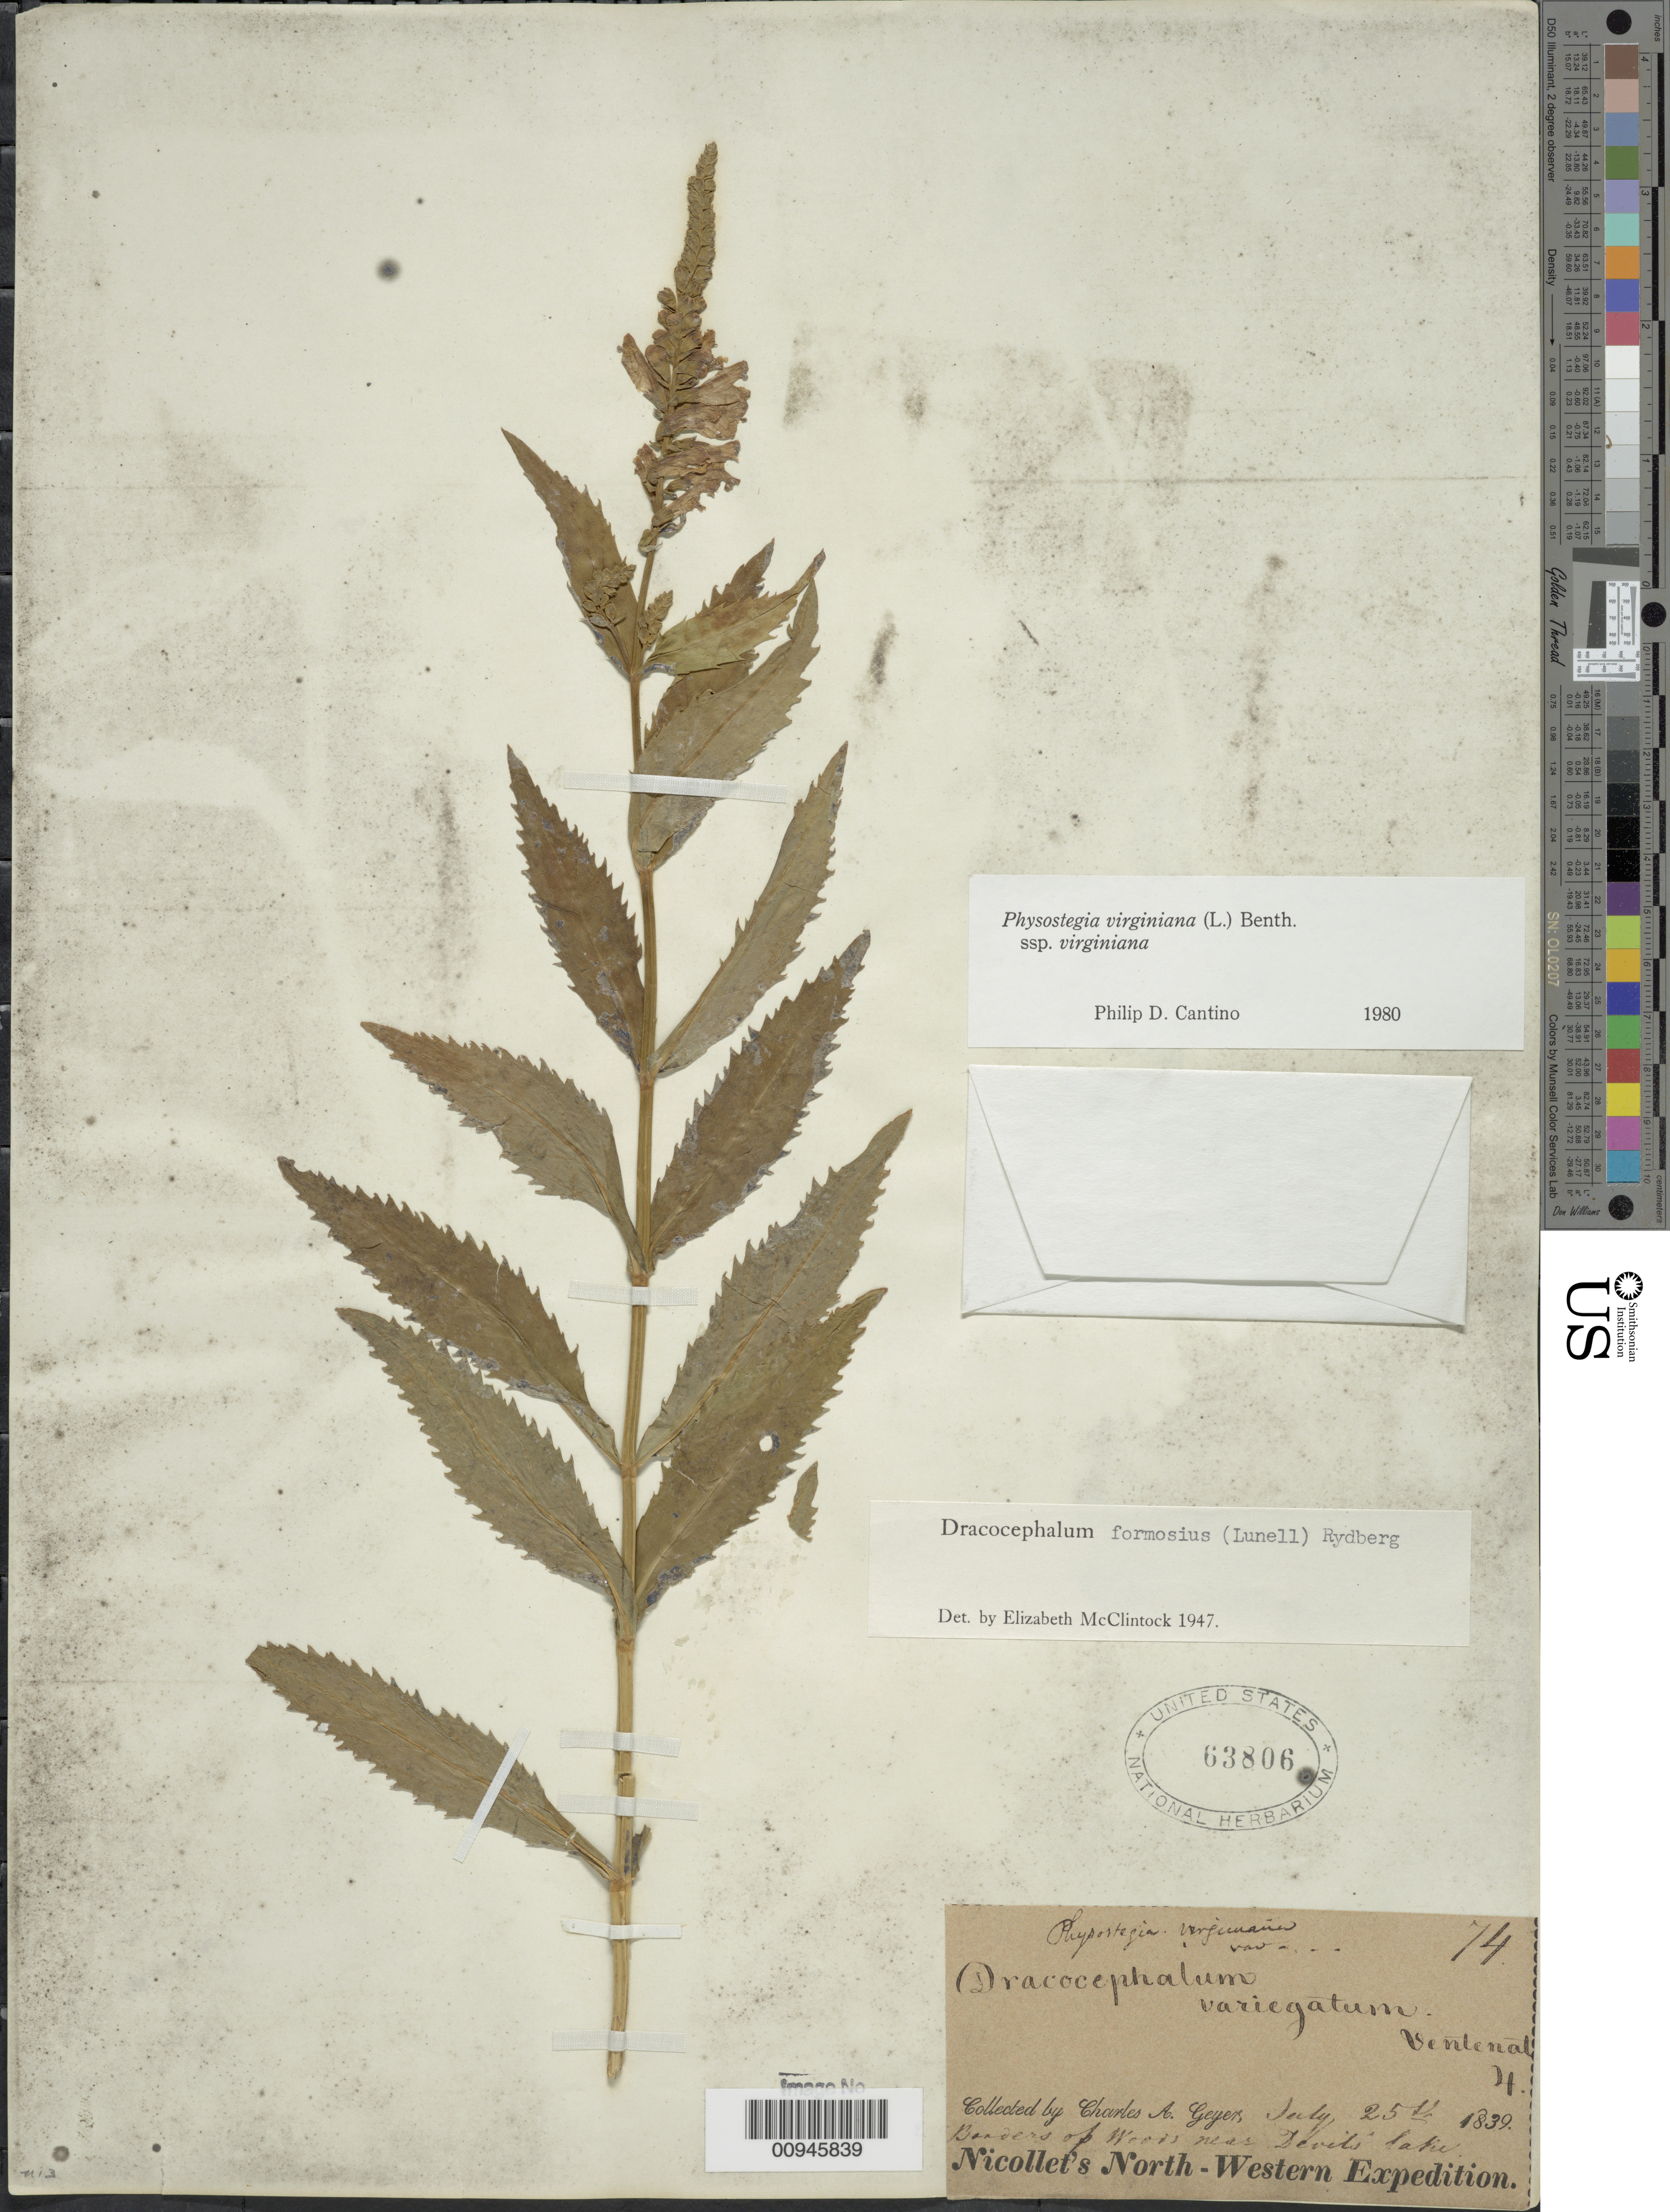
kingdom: Plantae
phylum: Tracheophyta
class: Magnoliopsida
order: Lamiales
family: Lamiaceae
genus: Physostegia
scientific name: Physostegia virginiana subsp. virginiana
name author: (L.) Benth.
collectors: C. A. Geyer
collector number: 74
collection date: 1839-07-25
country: United States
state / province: Wisconsin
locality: Borders of Woods near Devil's Lake. North-Western.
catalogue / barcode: US 63806